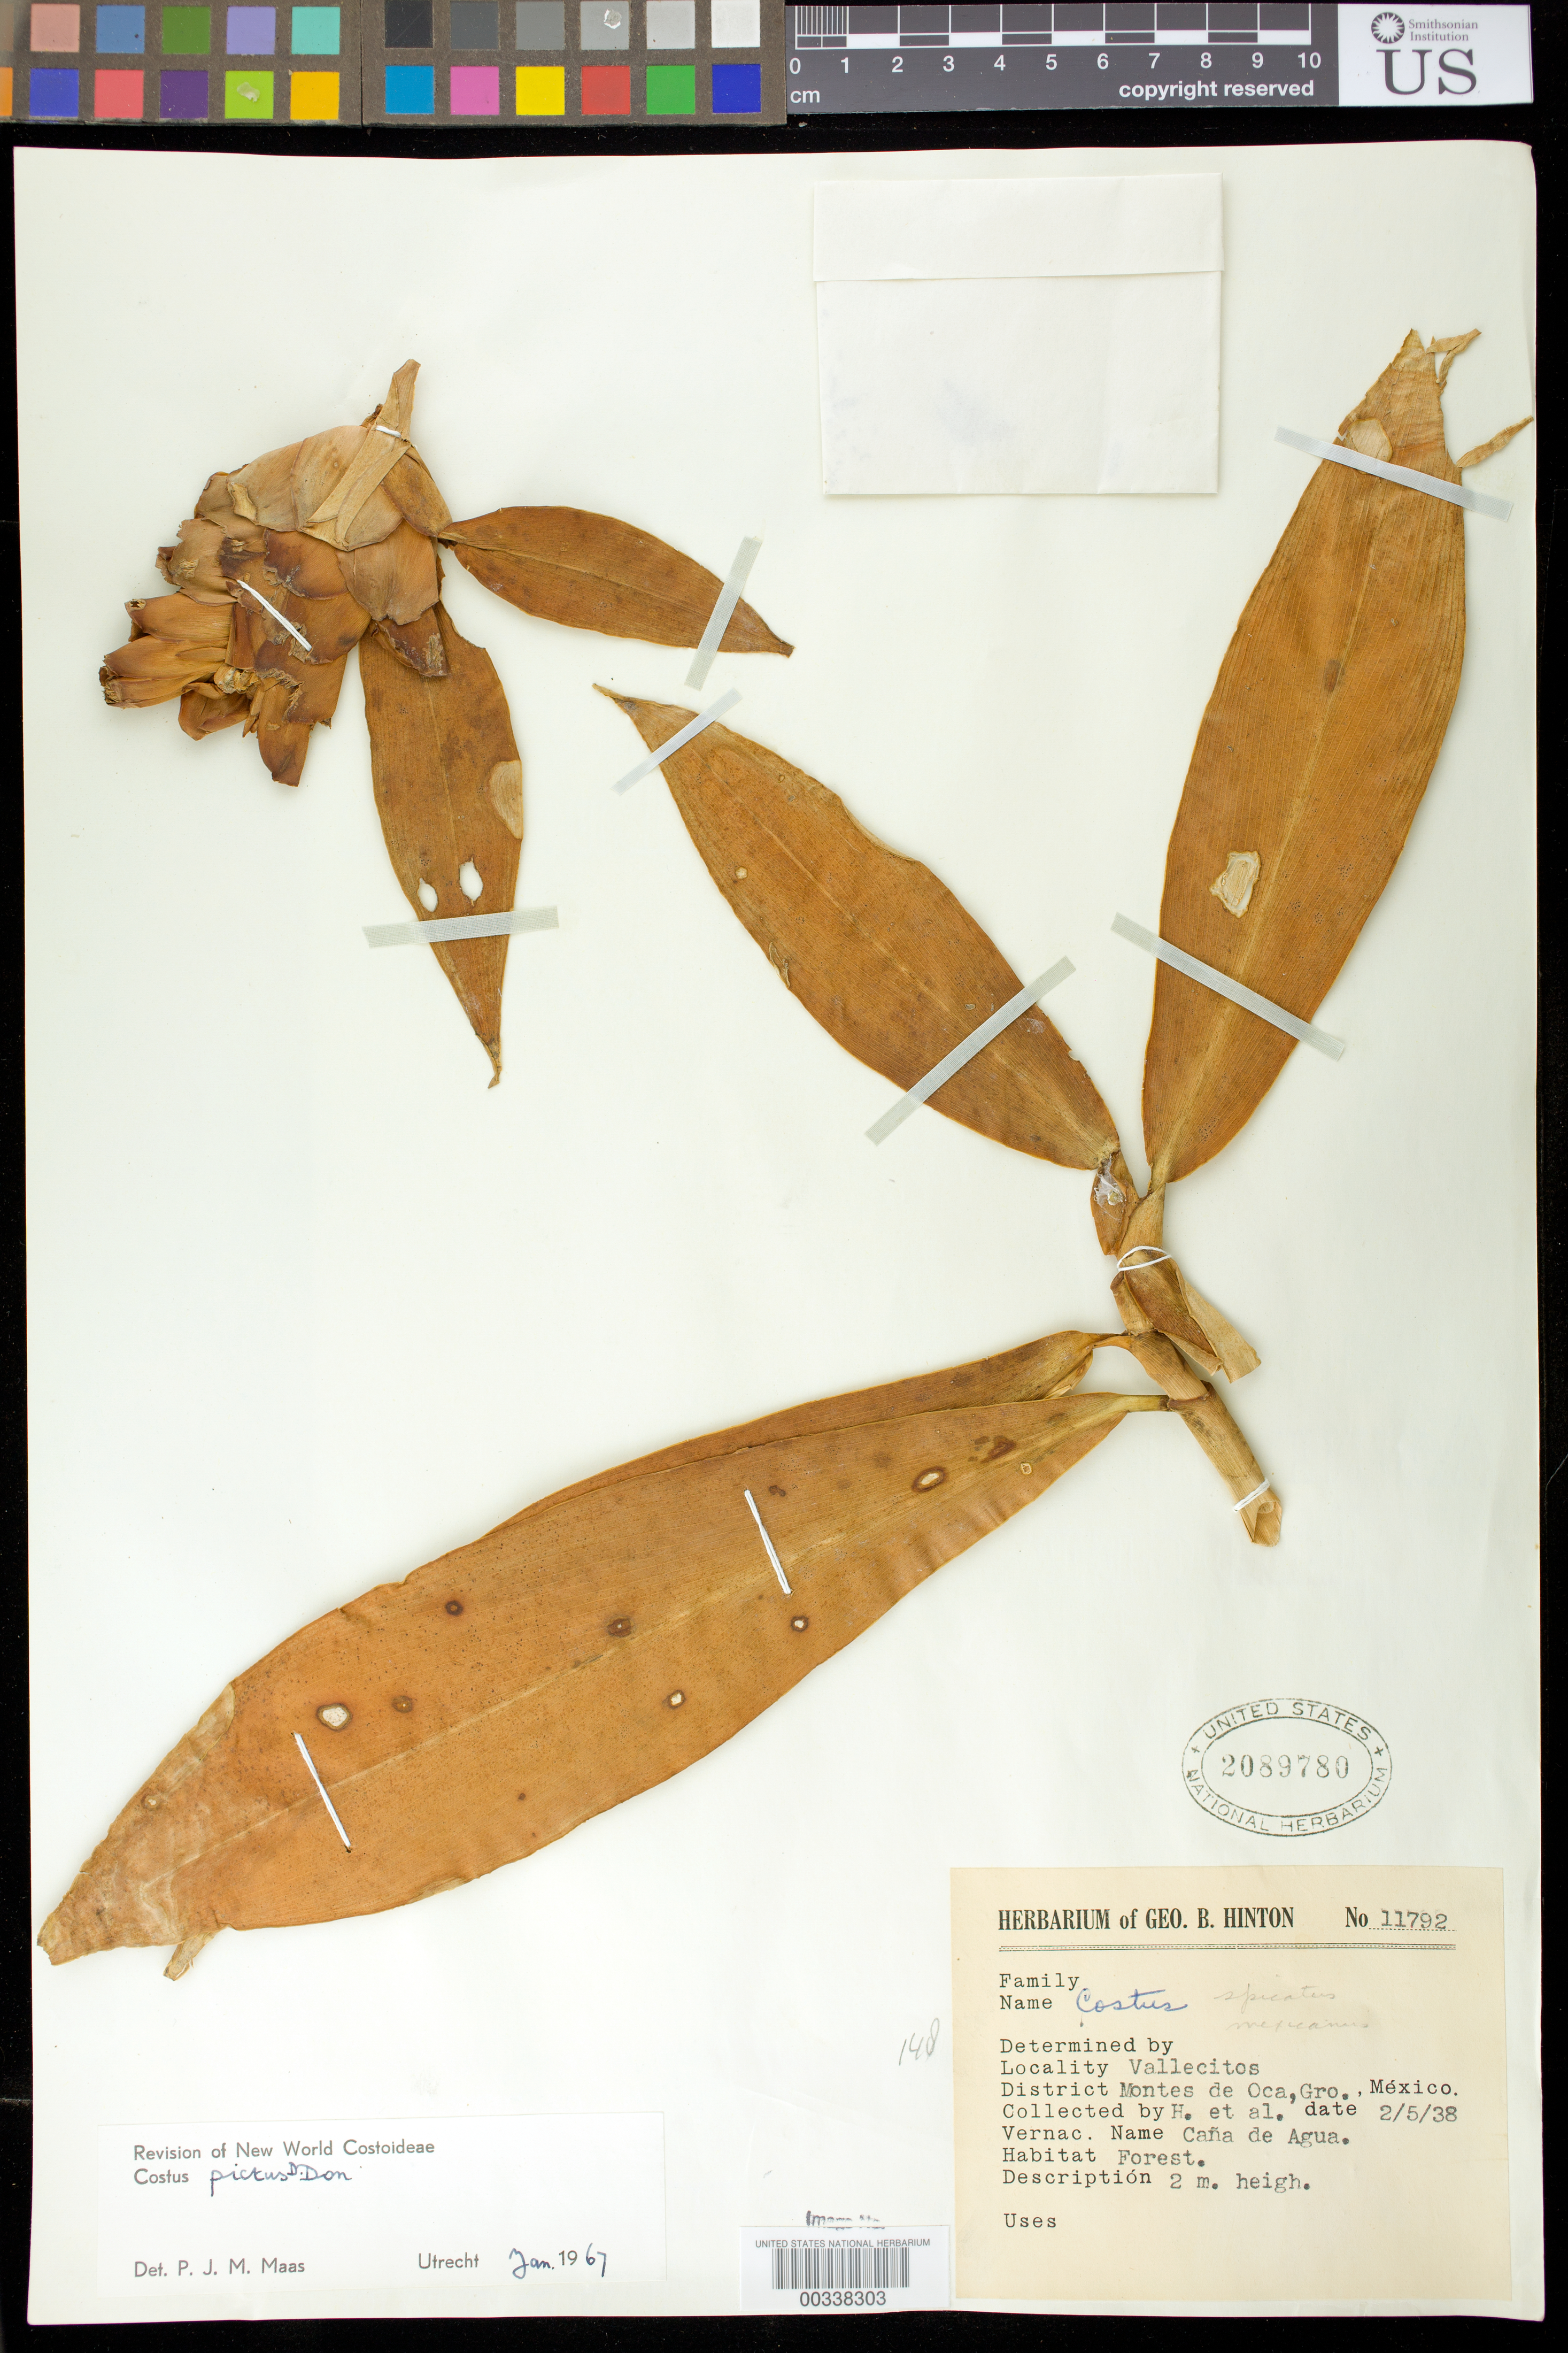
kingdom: Plantae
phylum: Tracheophyta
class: Liliopsida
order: Zingiberales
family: Costaceae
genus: Costus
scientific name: Costus pictus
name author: D. Don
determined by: Maas, Paul J. M.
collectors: G. B. Hinton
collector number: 11792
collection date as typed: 05 Feb 1938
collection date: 1938-02-05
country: Mexico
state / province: Guerrero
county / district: Unión De Isidoro Montes De Oca, La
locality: Montes de Oca mun. (?), Vallecitos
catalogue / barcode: US 2089780